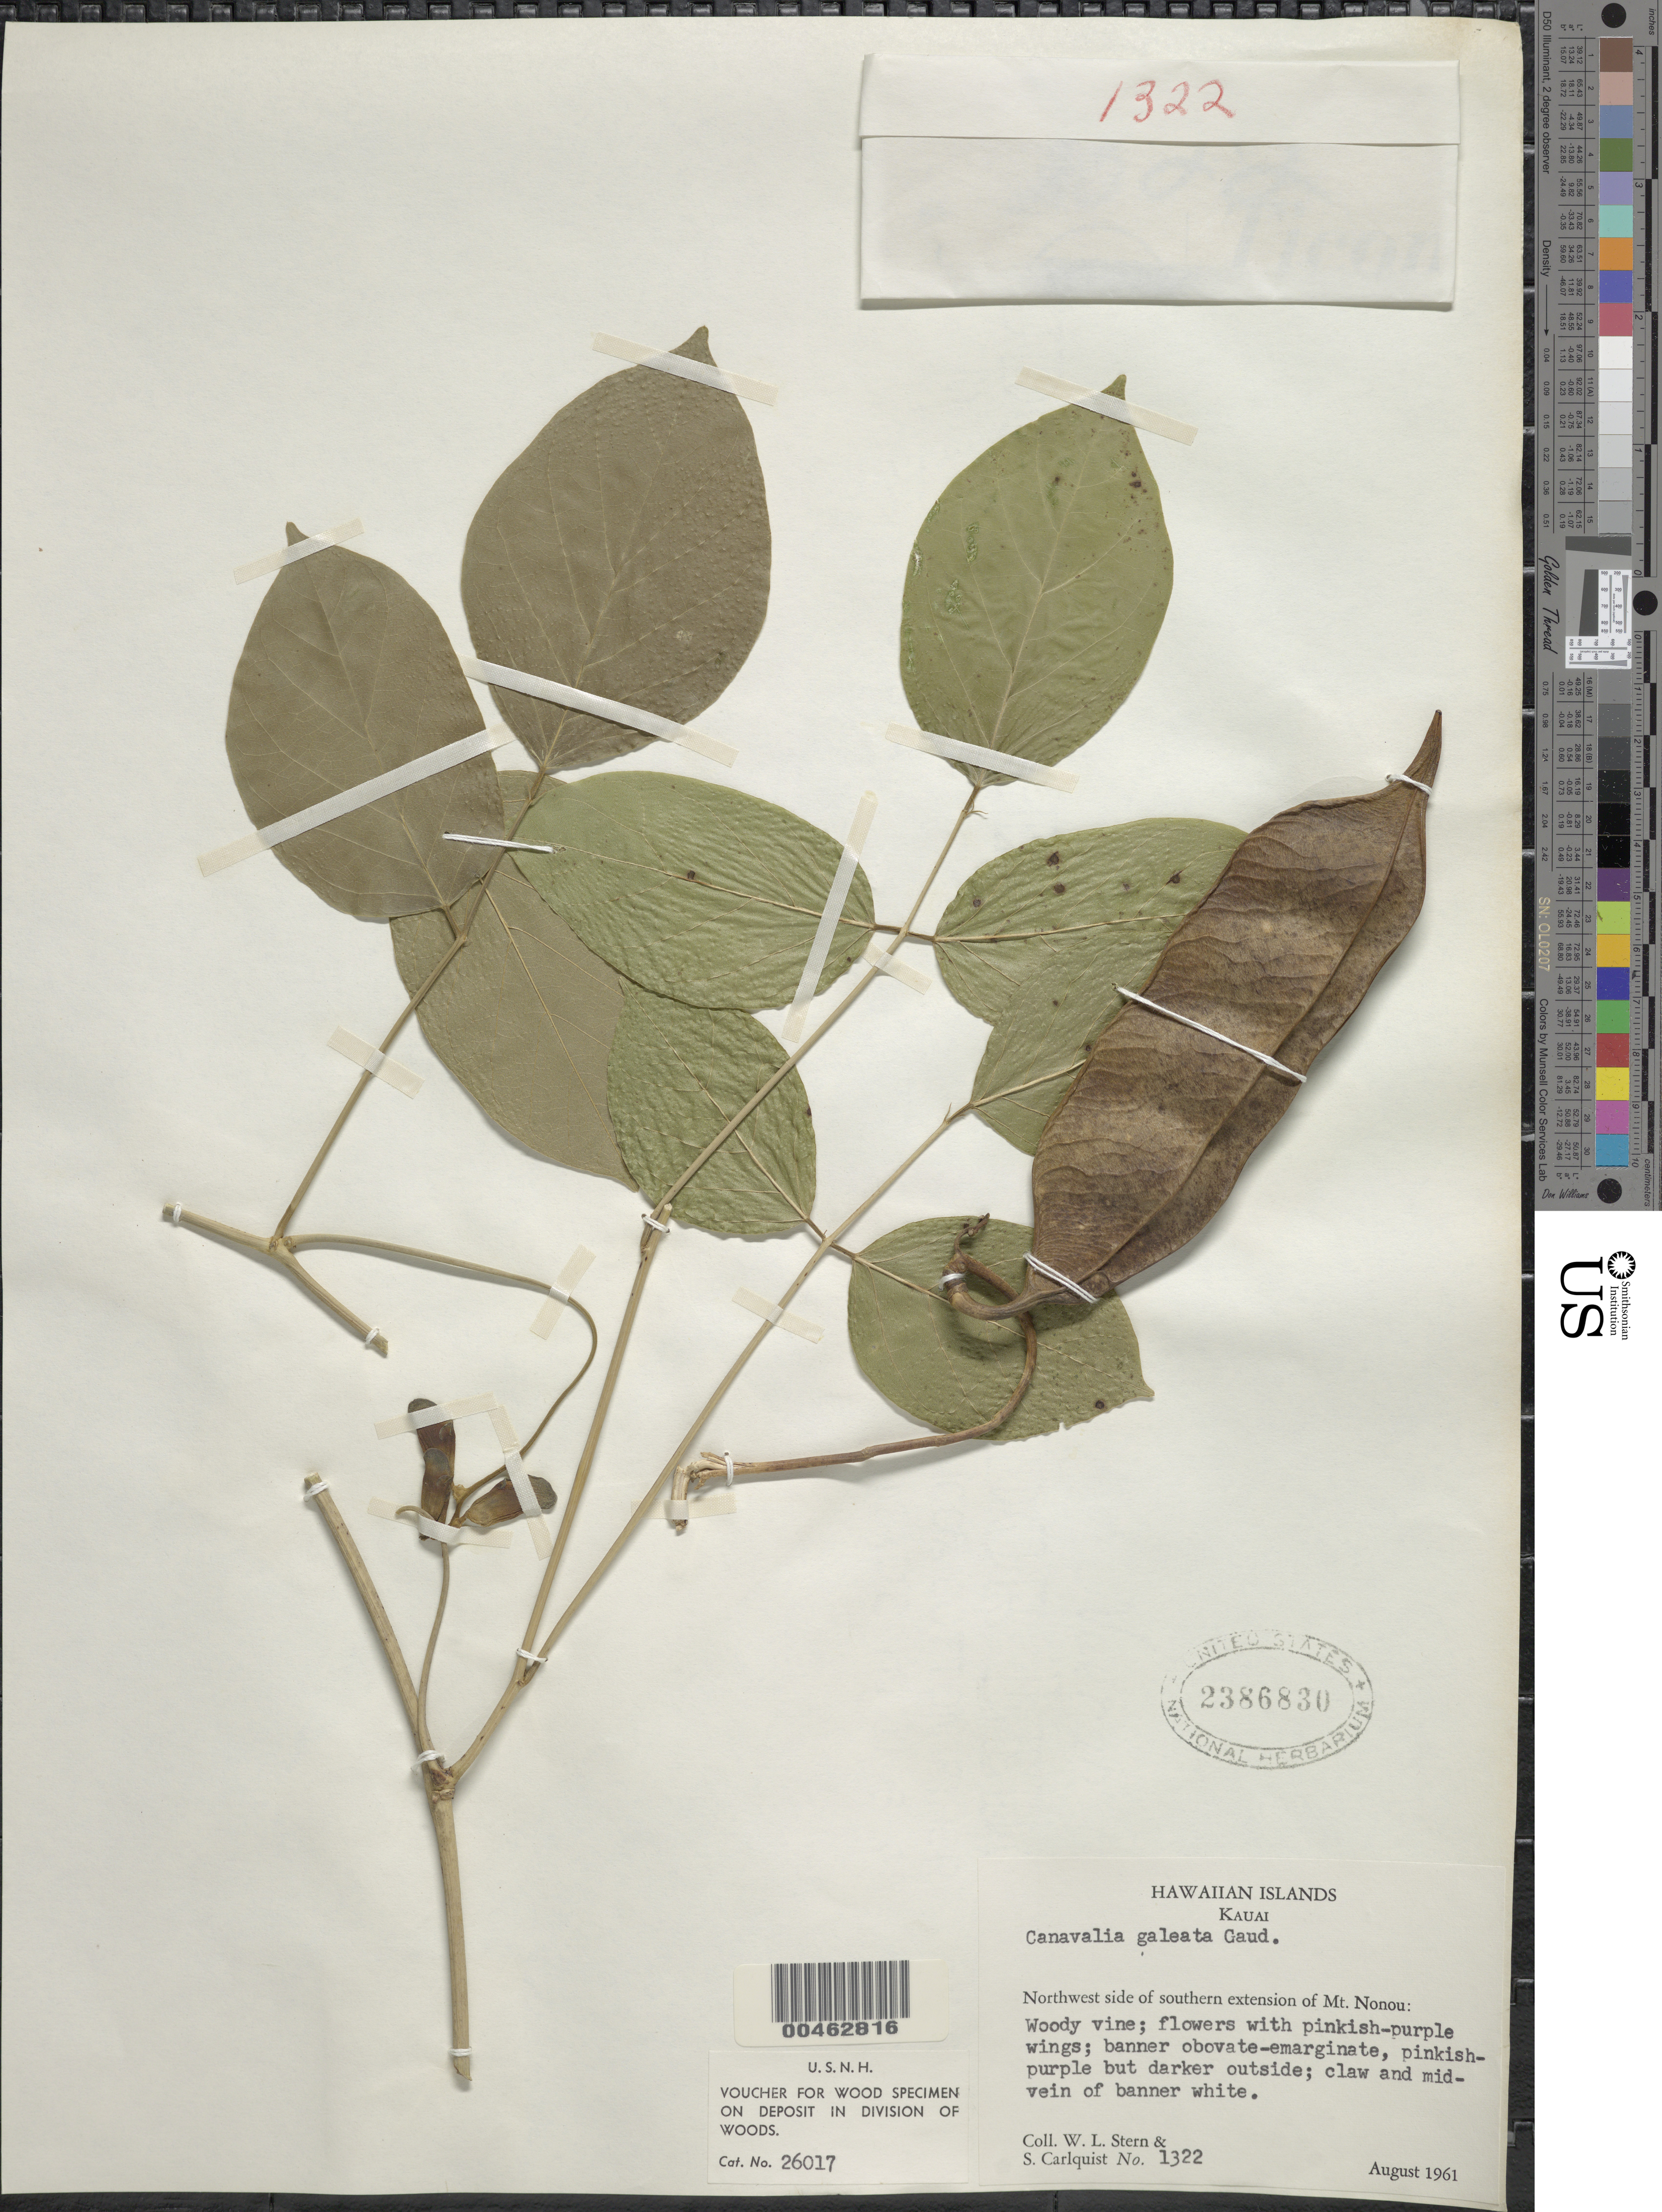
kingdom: Plantae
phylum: Tracheophyta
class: Magnoliopsida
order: Fabales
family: Fabaceae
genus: Canavalia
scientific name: Canavalia galeata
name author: Gaudich.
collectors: W. L. Stern & S. Carlquist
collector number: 1322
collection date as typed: Aug 1961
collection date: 1961-08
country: United States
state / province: Hawaii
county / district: Kauai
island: Kaua'i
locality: NW side of southern extension of Mt. Nonou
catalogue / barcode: US 2386830